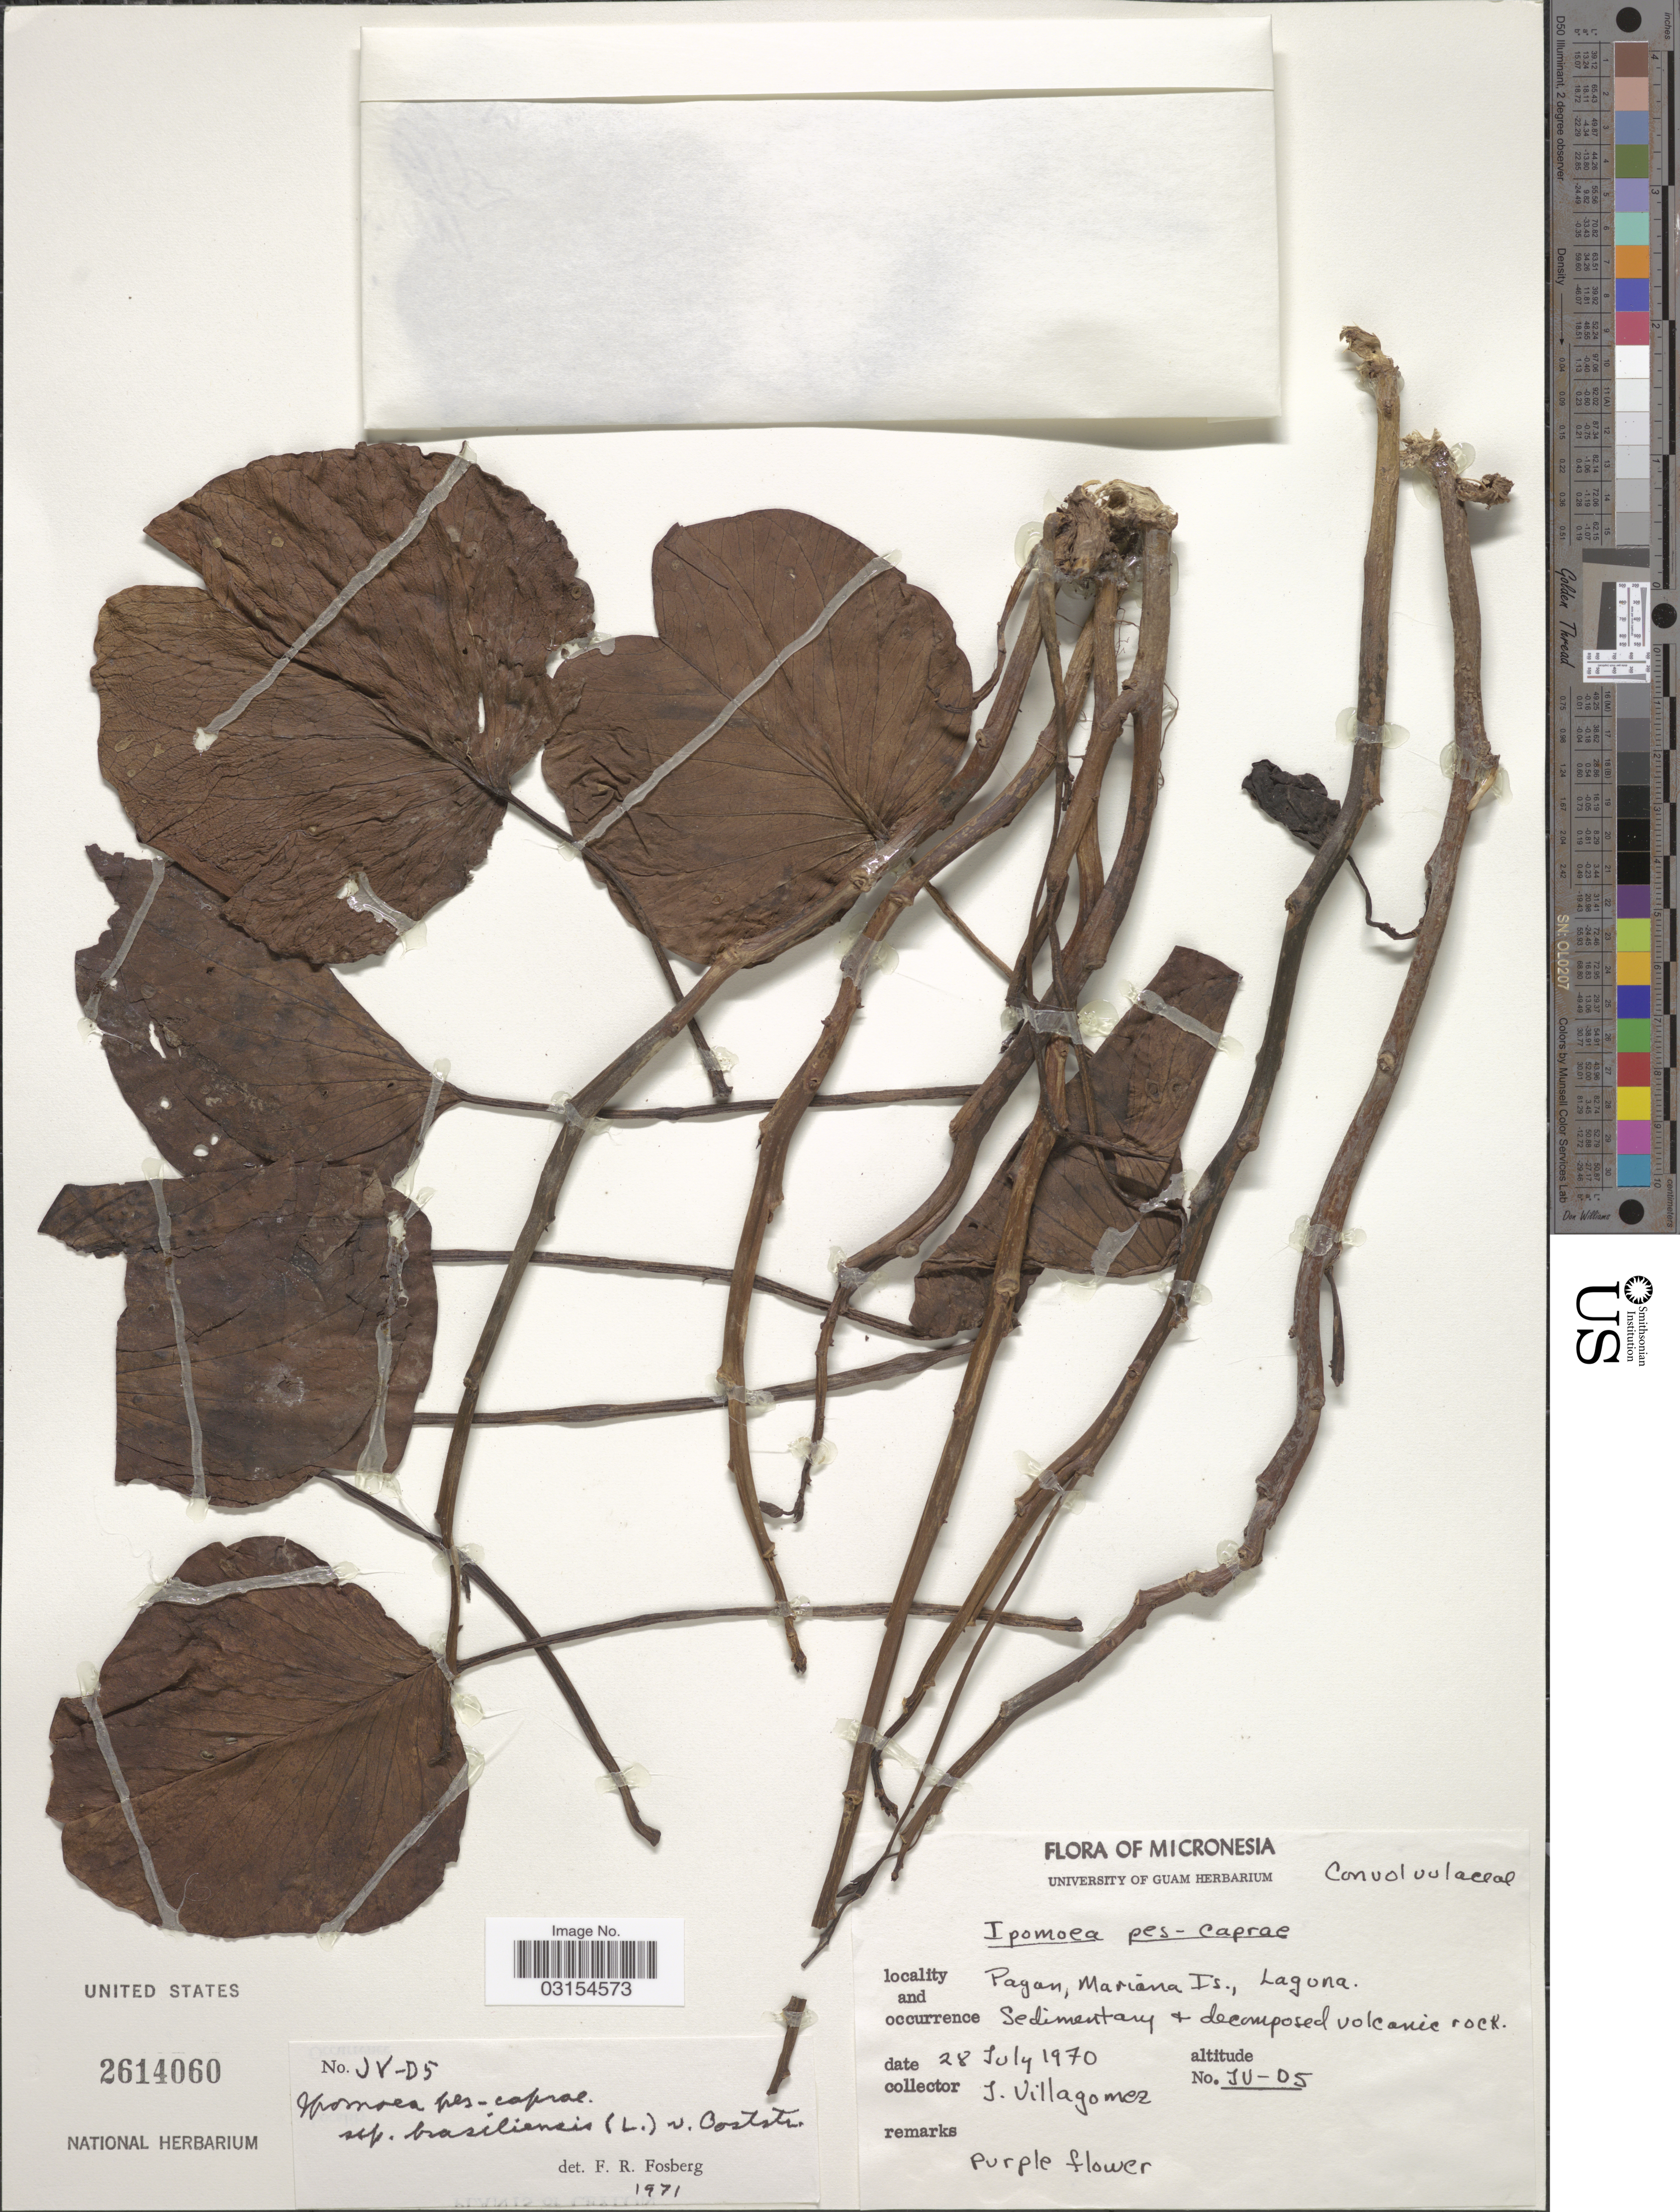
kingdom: Plantae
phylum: Tracheophyta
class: Magnoliopsida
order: Solanales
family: Convolvulaceae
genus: Ipomoea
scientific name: Ipomoea pes-caprae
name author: (L.) R. Br.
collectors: J. Villagomez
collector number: JV-05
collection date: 1970-07-28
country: Northern Mariana Islands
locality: Pagan, Mariana Is., Lagona.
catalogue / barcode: US 2614060